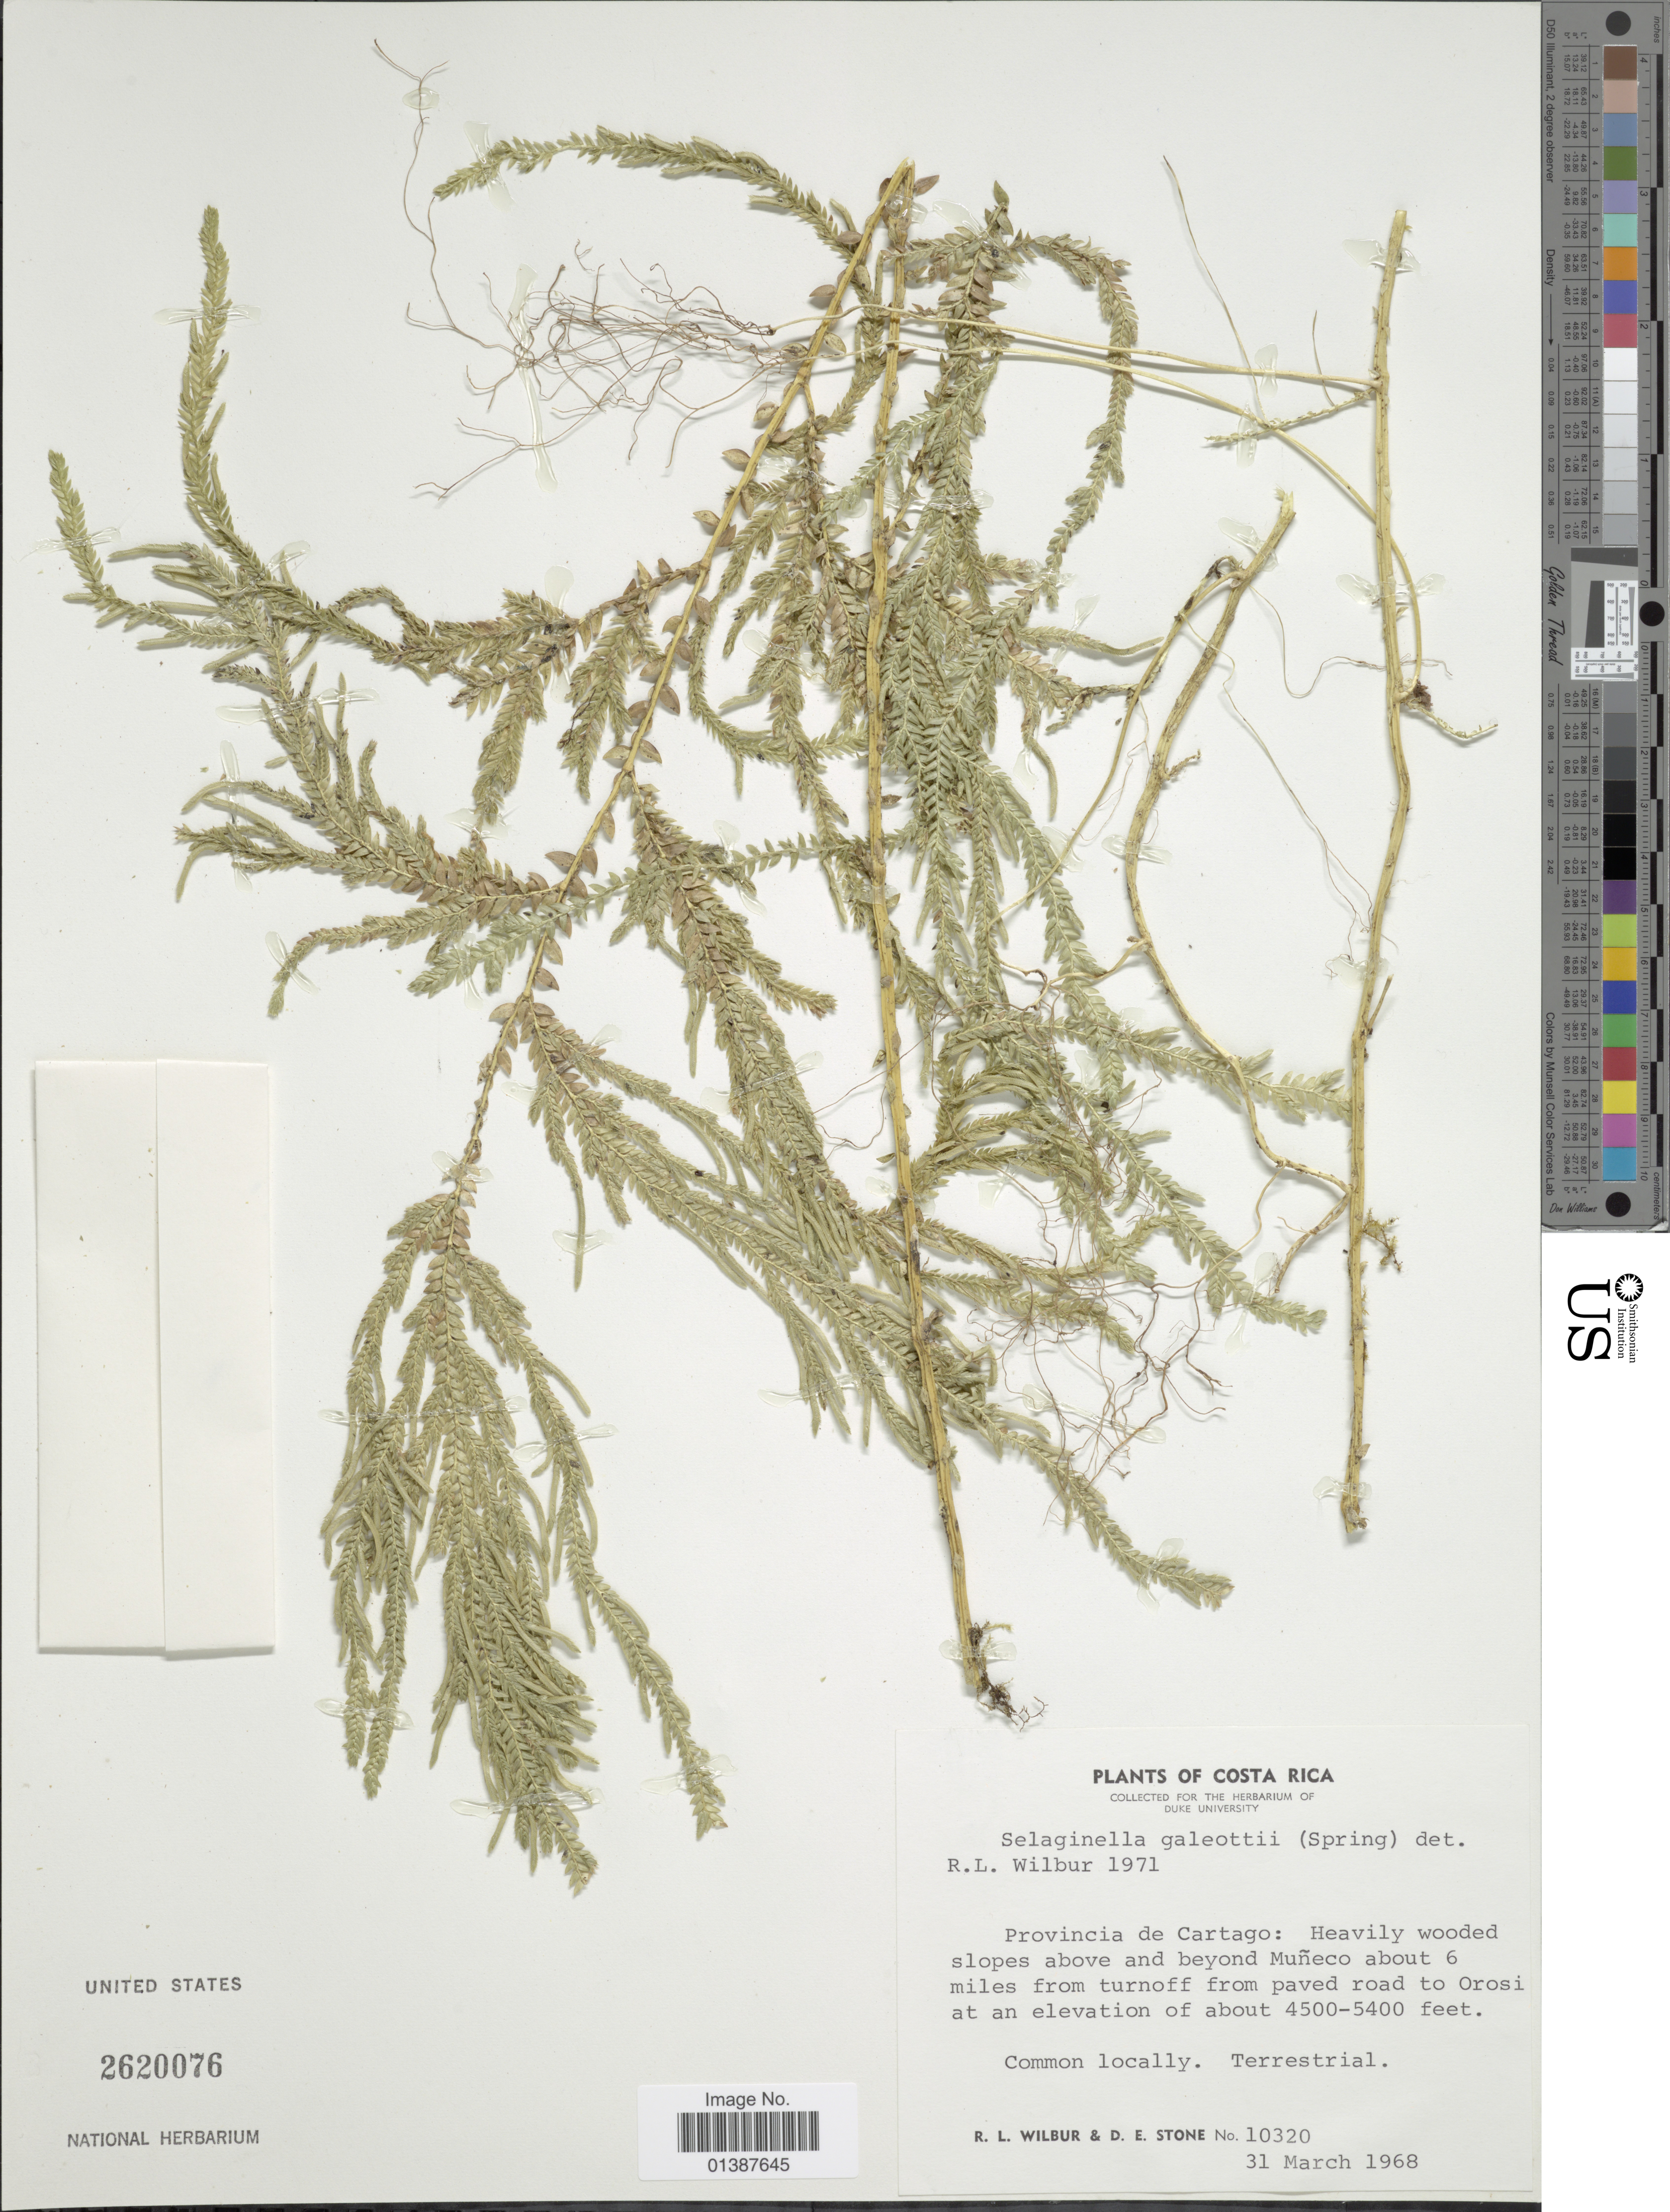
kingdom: Plantae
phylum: Tracheophyta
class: Lycopodiopsida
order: Selaginellales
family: Selaginellaceae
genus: Selaginella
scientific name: Selaginella galeottii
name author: Spring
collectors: R. L. Wilbur & D. E. Stone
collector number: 10320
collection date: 1968-03-31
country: Costa Rica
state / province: Cartago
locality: Provincia de Cartago: Heavily wooded slopes above and beyond Muñeco about 6 miles from turnoff paved road to Orosi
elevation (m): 4500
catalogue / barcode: US 2620076